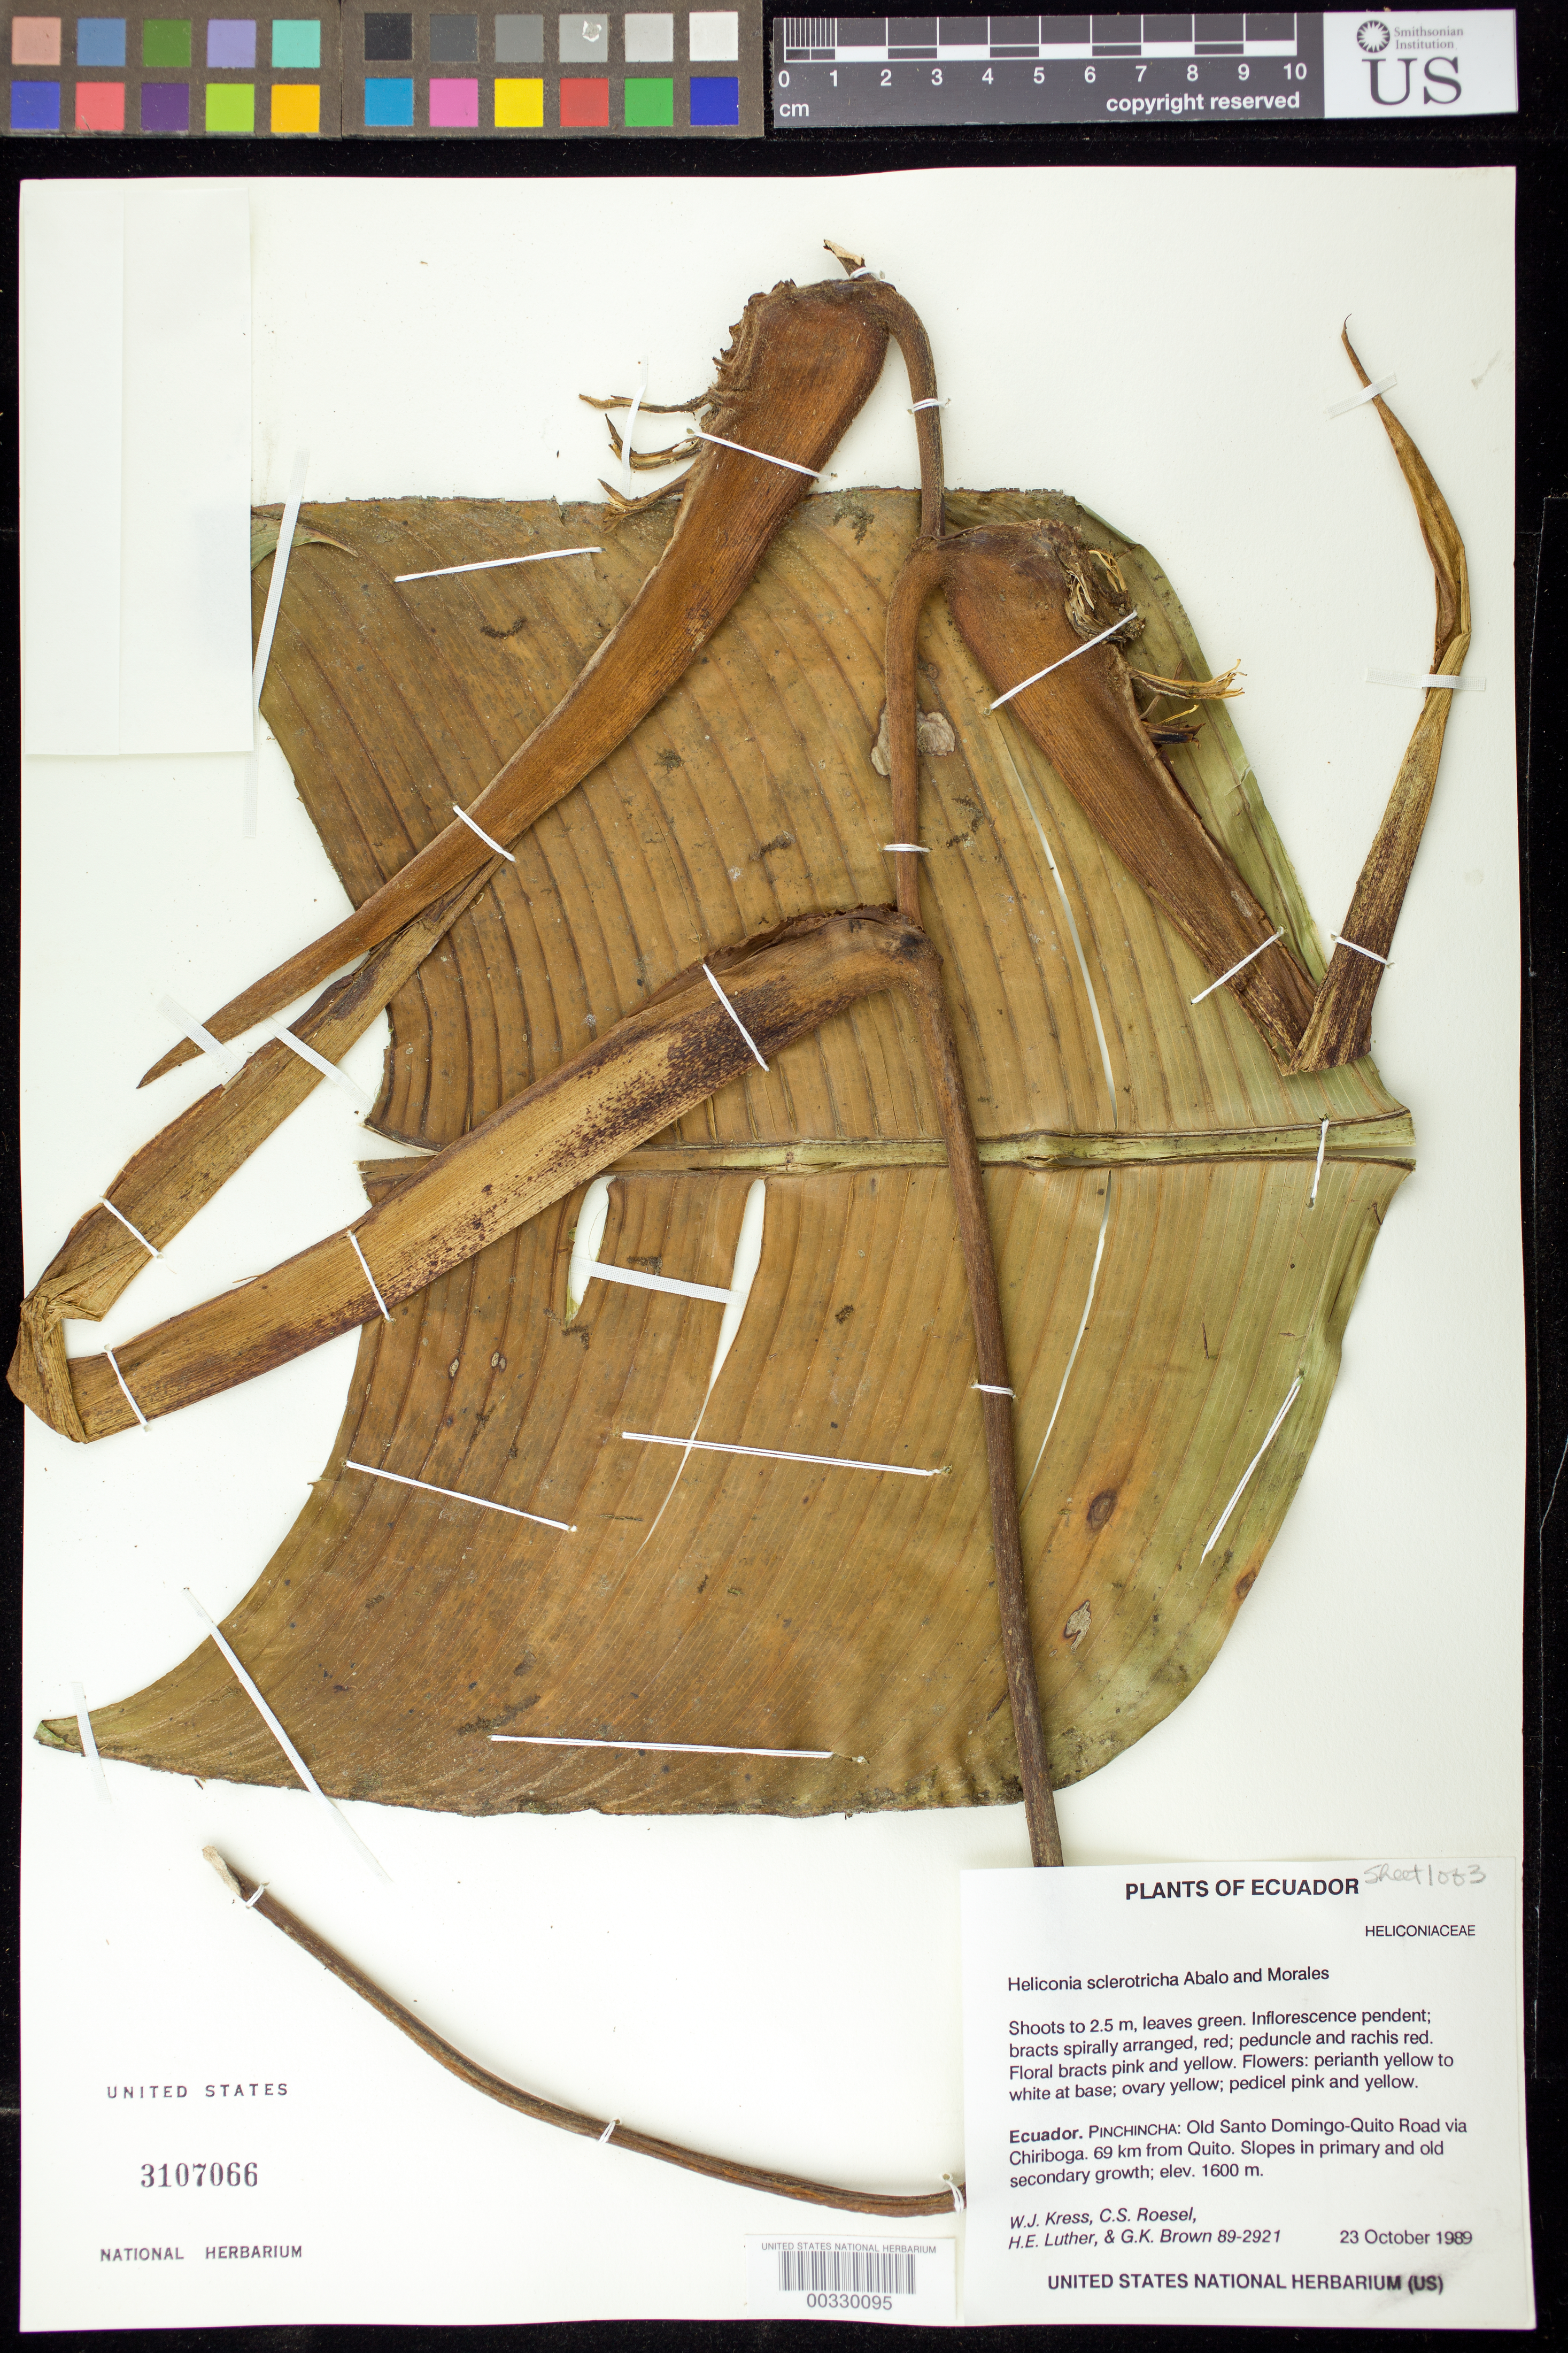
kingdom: Plantae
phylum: Tracheophyta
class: Liliopsida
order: Zingiberales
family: Heliconiaceae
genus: Heliconia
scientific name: Heliconia sclerotricha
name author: Abalo & G. Morales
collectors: W. J. Kress, C. S. Roesel, Harry E. Luther & G. K. Brown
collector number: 89-2921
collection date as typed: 23 Oct 1989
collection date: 1989-10-23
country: Ecuador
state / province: Pichincha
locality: Old Santo Domingo-quito road via chiriboga, 69 km from quito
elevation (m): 1600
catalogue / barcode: US 3107066